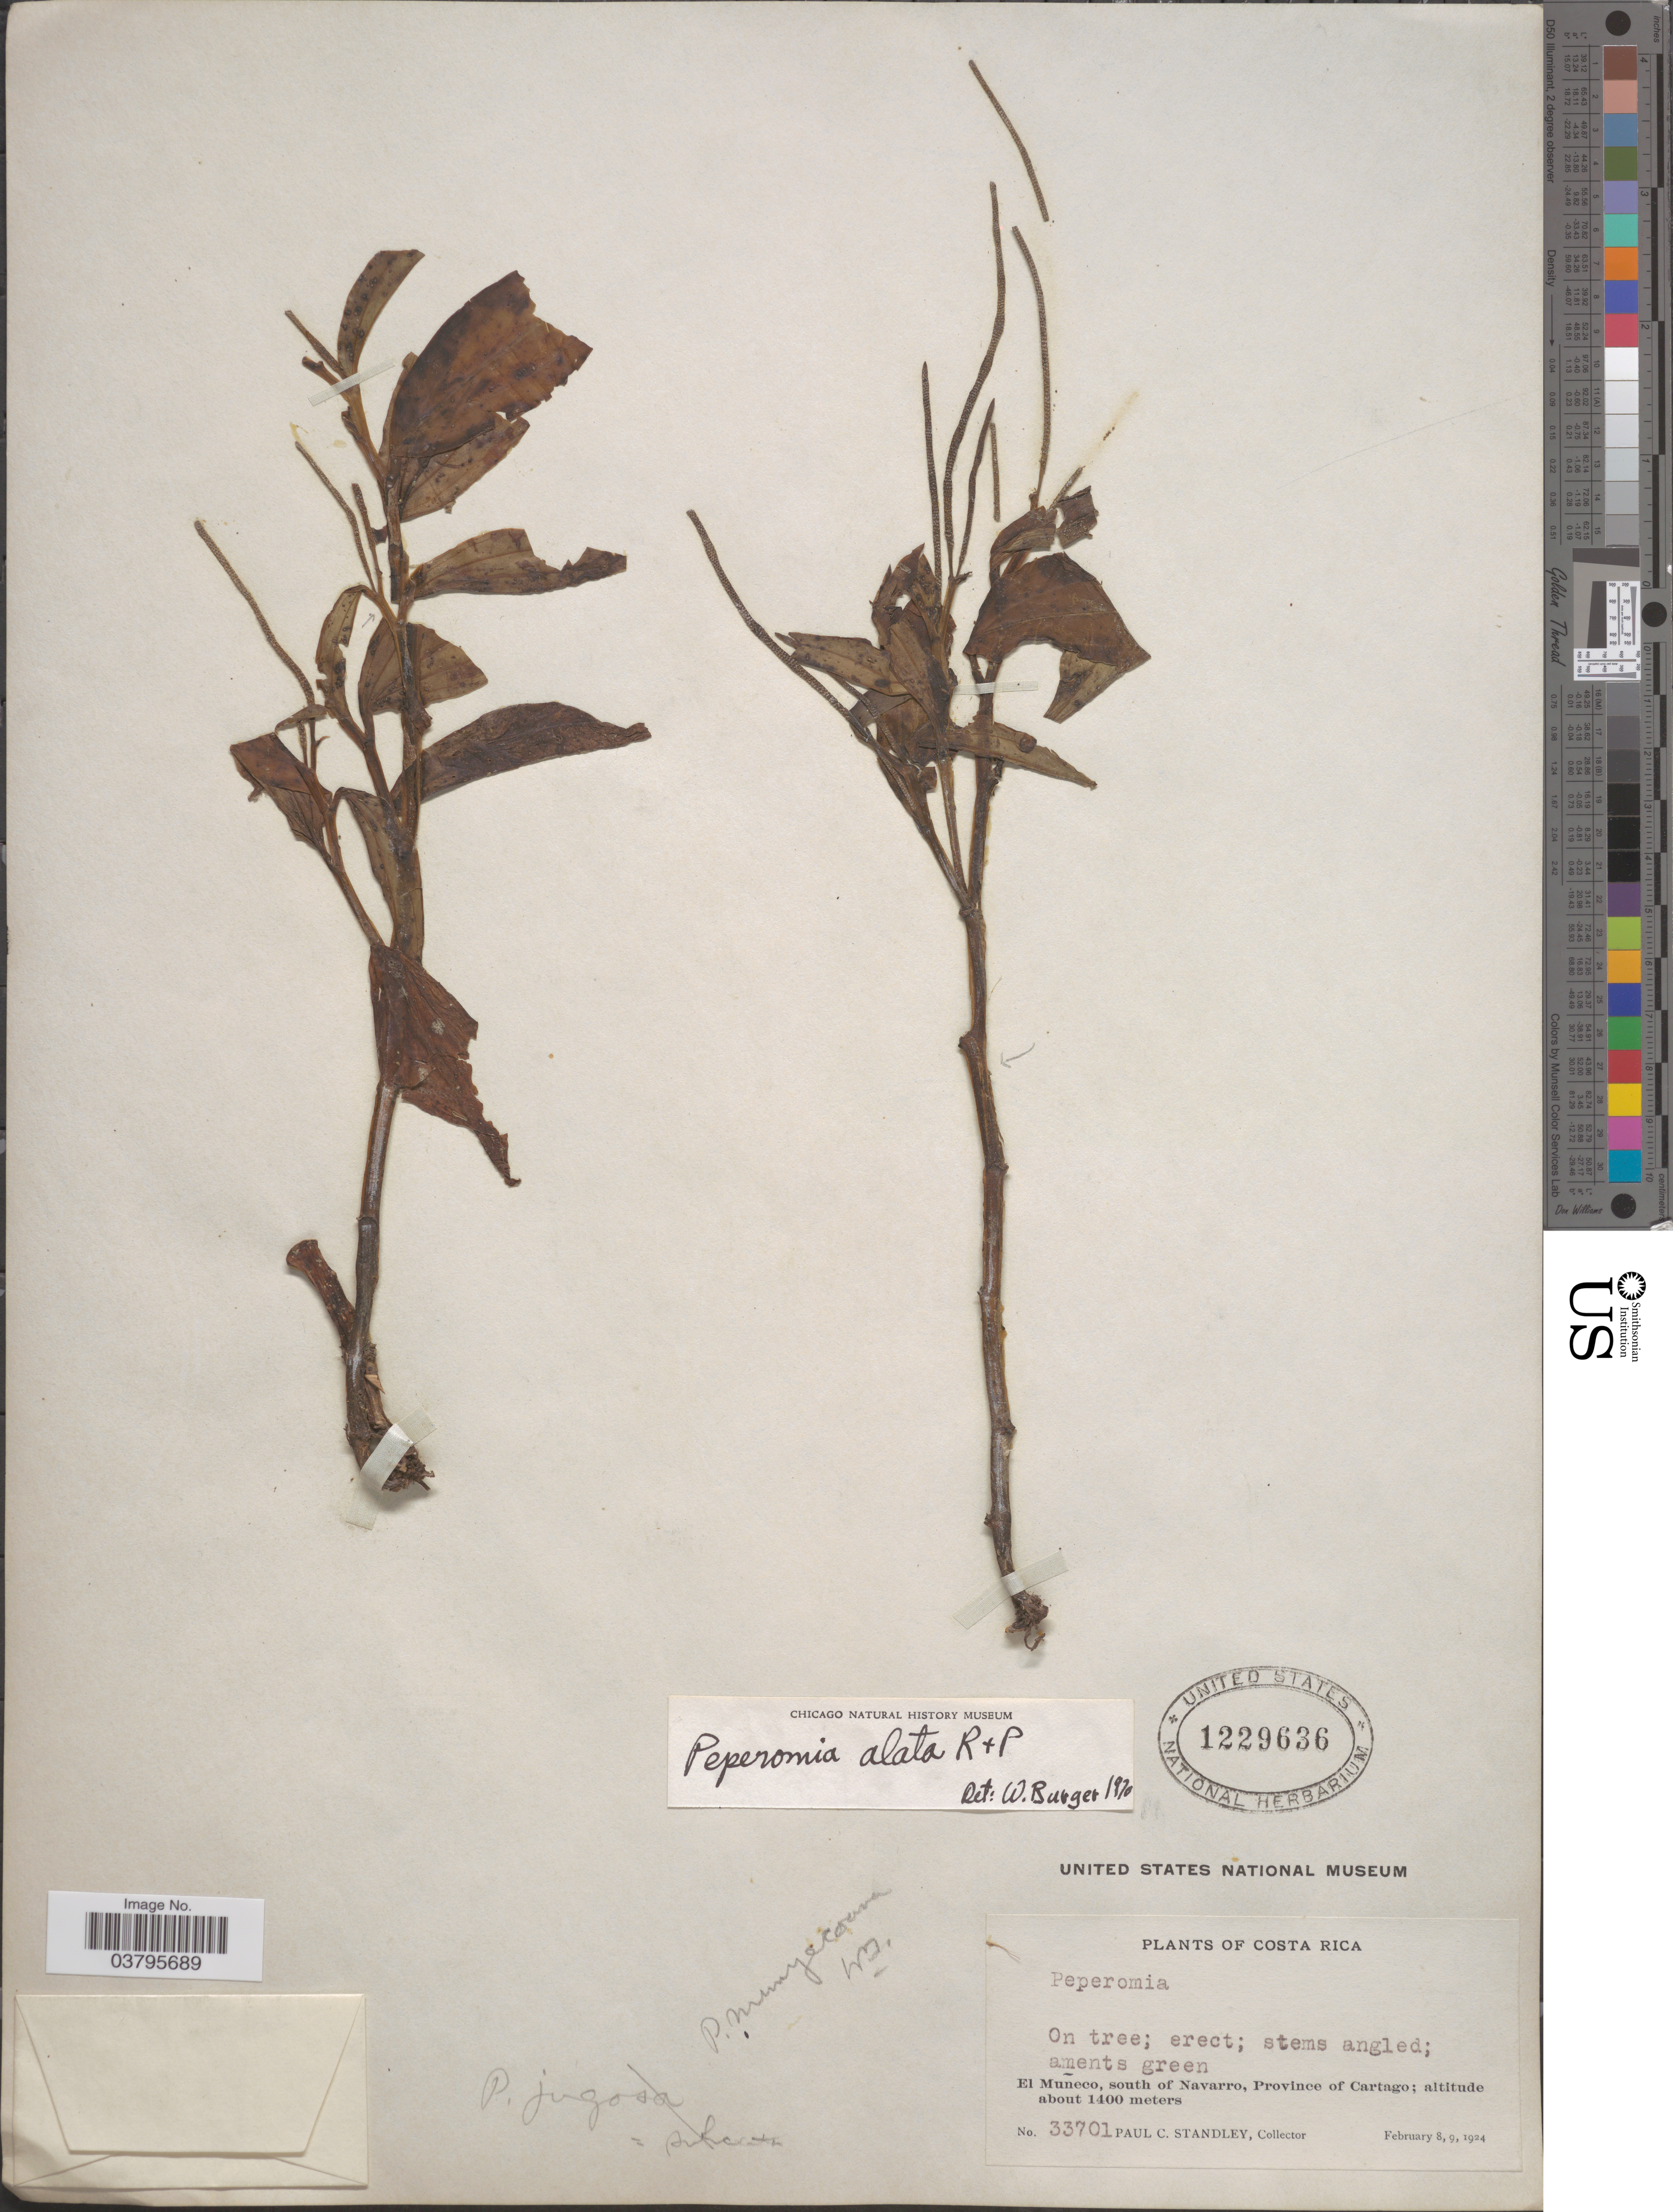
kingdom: Plantae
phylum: Tracheophyta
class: Magnoliopsida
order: Piperales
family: Piperaceae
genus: Peperomia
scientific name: Peperomia alata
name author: Ruiz & Pav.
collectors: P. C. Standley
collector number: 33701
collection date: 1924-02-08/1924-02-09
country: Costa Rica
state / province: Cartago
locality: El Muñeco, south of Navarro.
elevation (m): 1400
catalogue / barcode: US 1229636